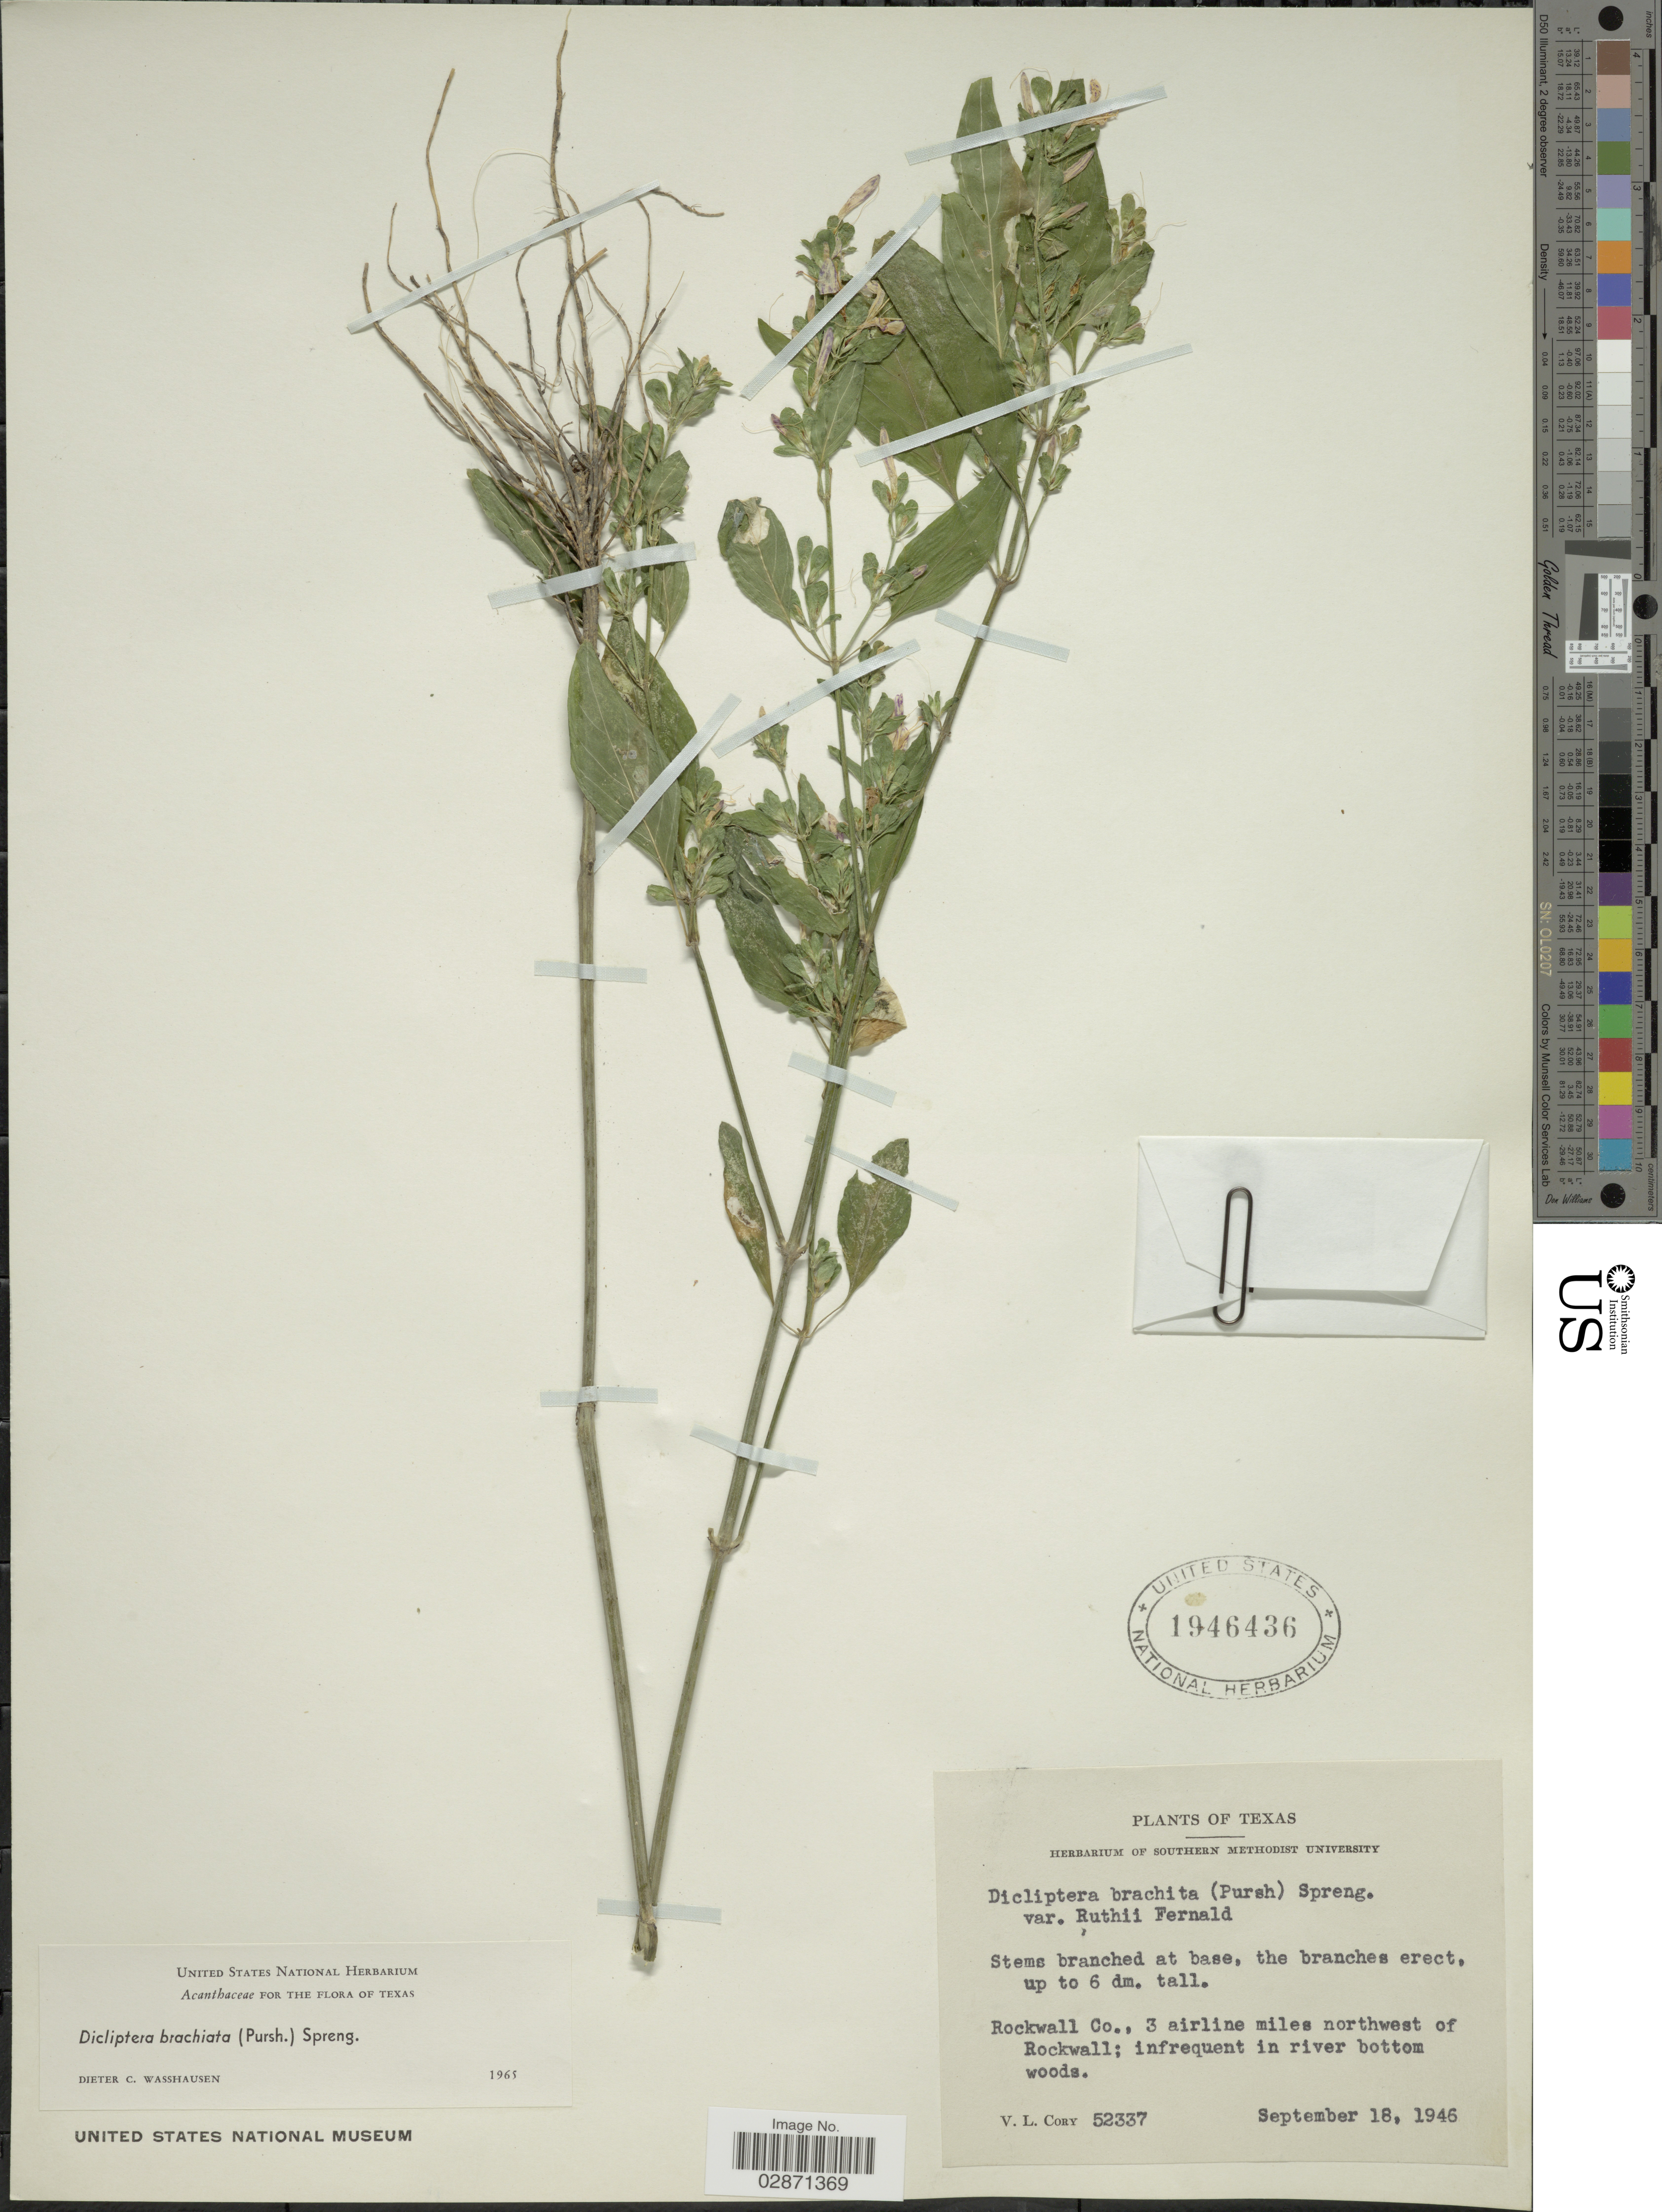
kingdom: Plantae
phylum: Tracheophyta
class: Magnoliopsida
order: Lamiales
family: Acanthaceae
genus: Dicliptera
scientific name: Dicliptera brachiata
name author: (Pursh) Spreng.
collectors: V. Cory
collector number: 52337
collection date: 1946-09-18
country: United States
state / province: Texas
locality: Rockwall Co., 3 airline miles northwest of Rockwall.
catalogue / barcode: US 1946436